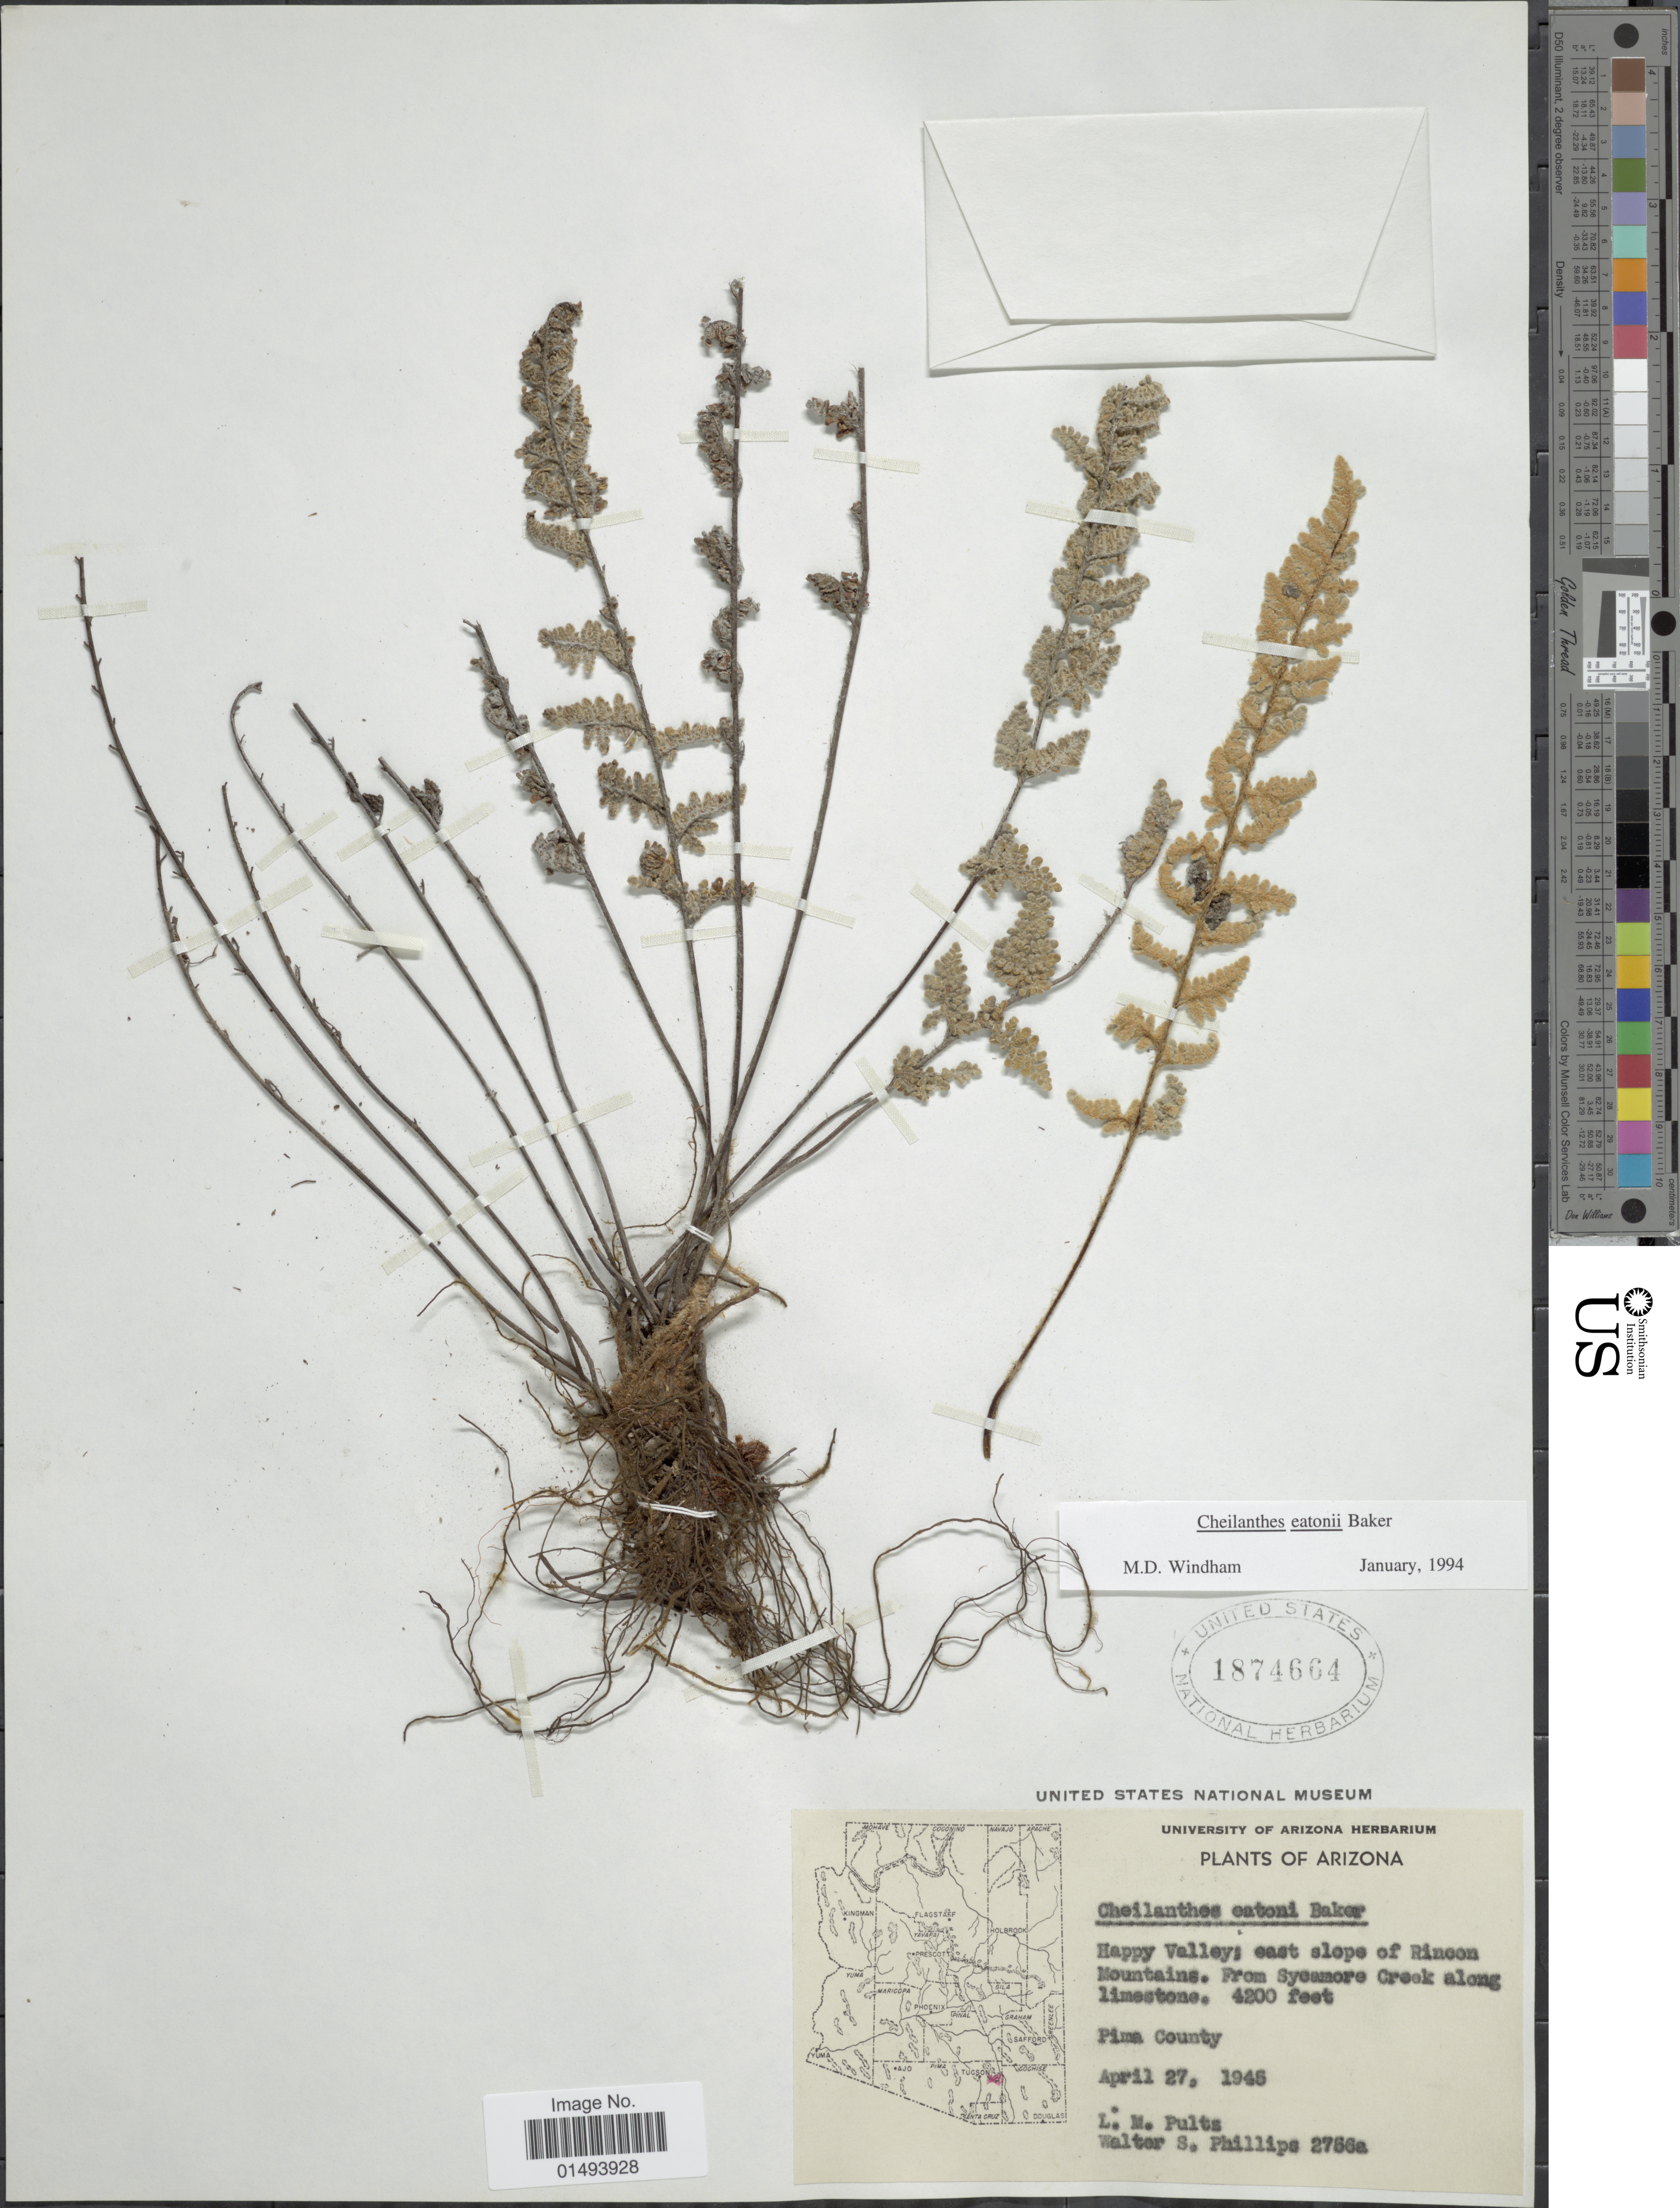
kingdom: Plantae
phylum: Tracheophyta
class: Polypodiopsida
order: Polypodiales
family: Pteridaceae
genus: Myriopteris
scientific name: Myriopteris rufa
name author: Fée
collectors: W. S. Phillips & L. Pultz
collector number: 2766a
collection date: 1945-04-27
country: United States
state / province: Arizona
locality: Plants of Arizona, Happey Valley; east slope of Rincon Mountains. From Syeamore Creek along limestone, Pima County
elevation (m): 1280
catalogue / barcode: US 1874664